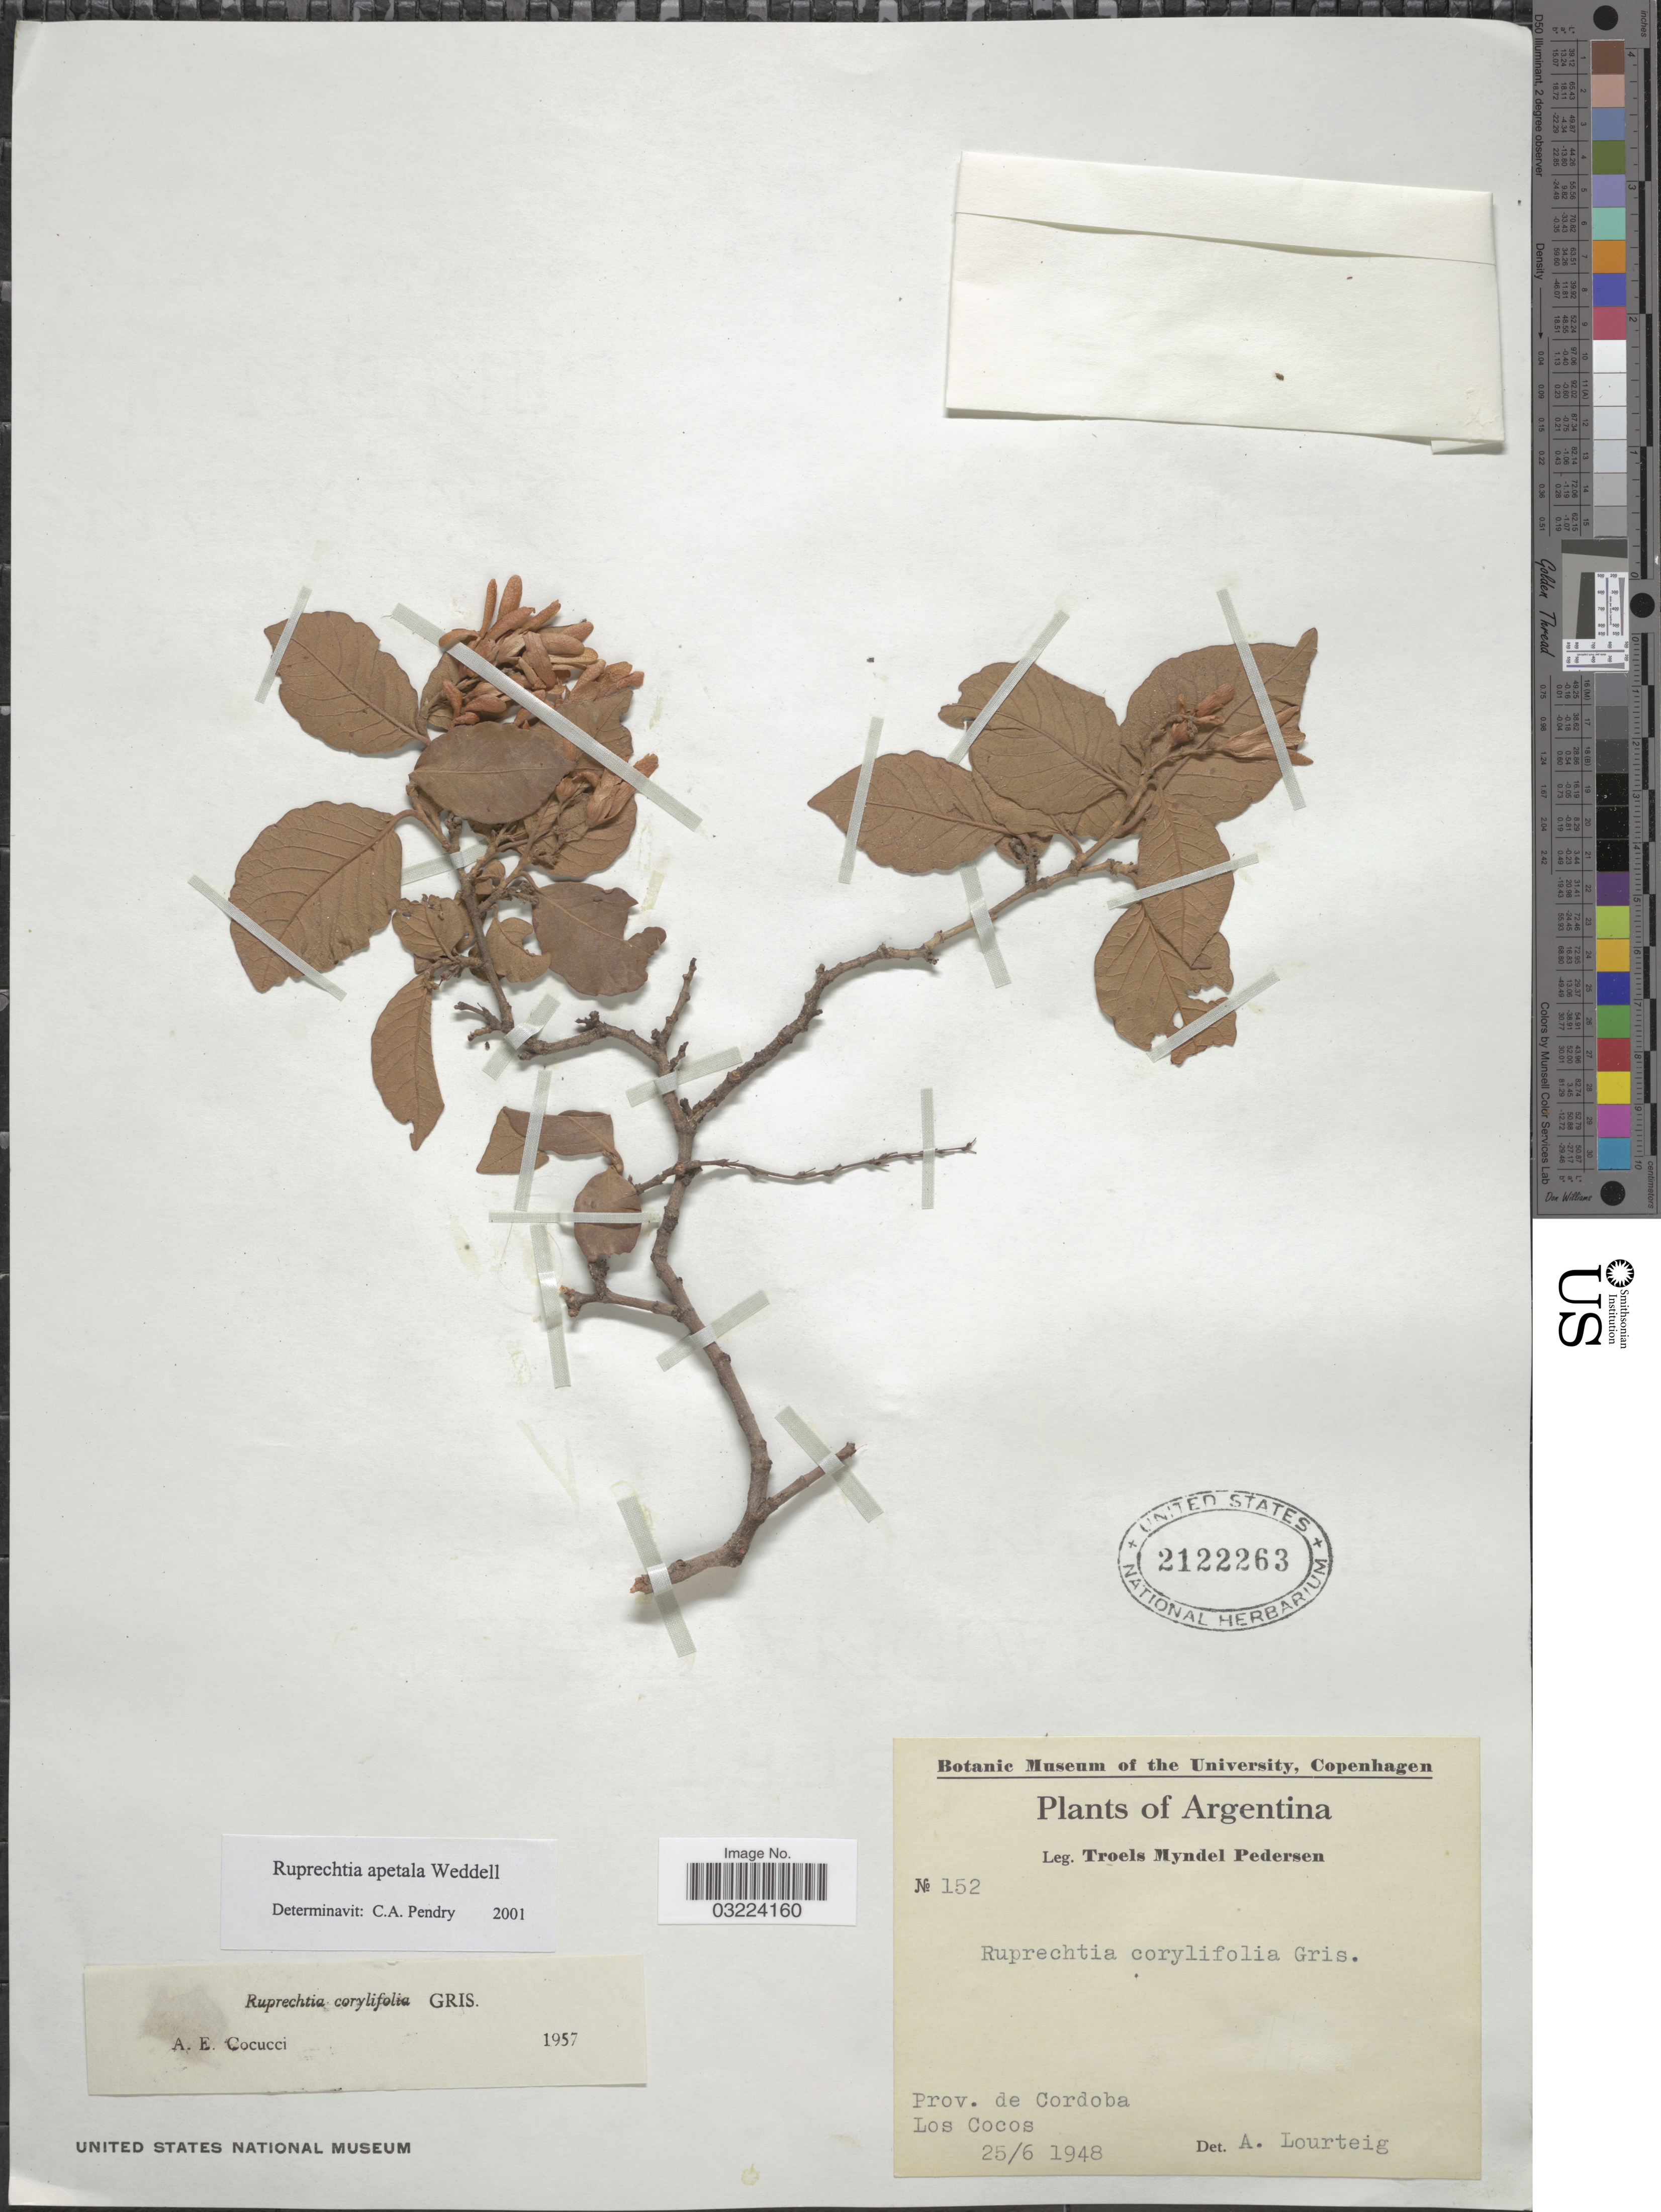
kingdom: Plantae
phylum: Tracheophyta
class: Magnoliopsida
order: Caryophyllales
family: Polygonaceae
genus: Ruprechtia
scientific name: Ruprechtia apetala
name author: Wedd.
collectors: T. Pederson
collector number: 152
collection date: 1948-06-25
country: Argentina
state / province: Cordoba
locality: Los Cocos.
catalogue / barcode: US 2122263